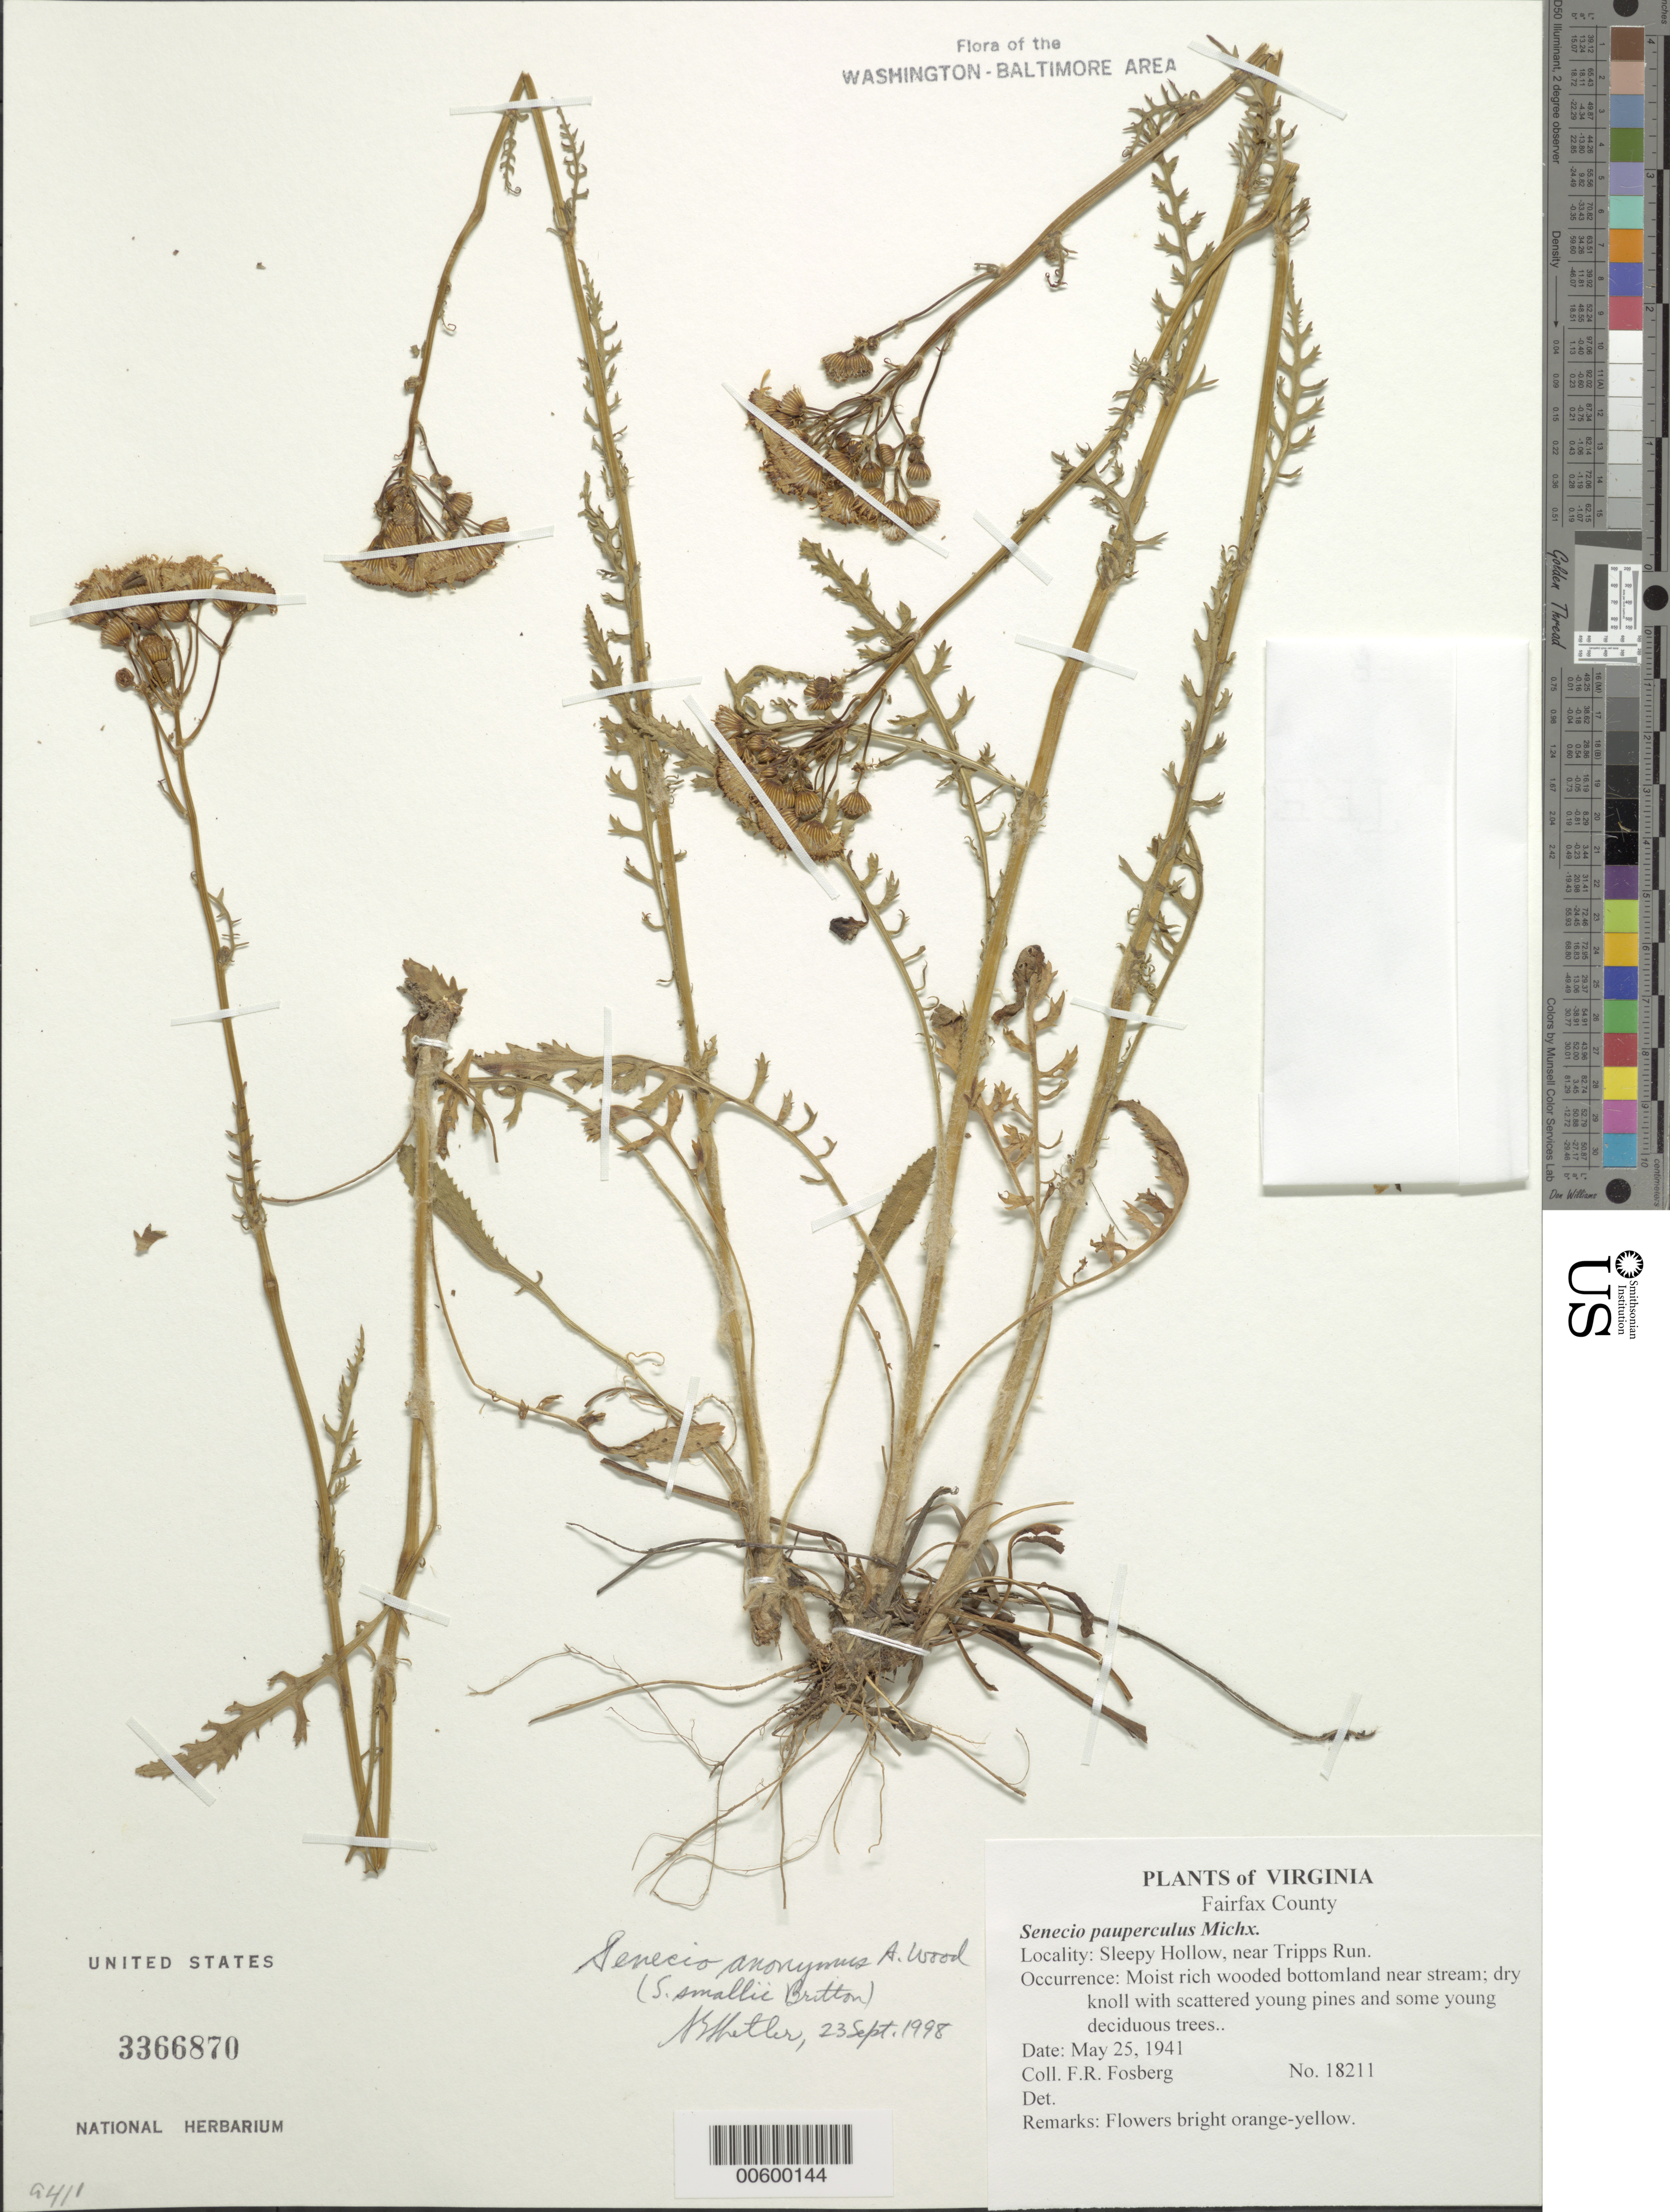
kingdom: Plantae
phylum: Tracheophyta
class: Magnoliopsida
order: Asterales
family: Asteraceae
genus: Packera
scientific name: Packera paupercula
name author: (Michx.) Á. Löve & D. Löve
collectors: F. R. Fosberg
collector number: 18211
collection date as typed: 25 May 1941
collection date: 1941-05-25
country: United States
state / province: Virginia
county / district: Fairfax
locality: Sleepy Hollow, near Tripps Run.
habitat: Moist rich wooded bottomland near stream; dry knoll with scattered young pines and some young deciduous trees..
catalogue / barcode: US 3366870